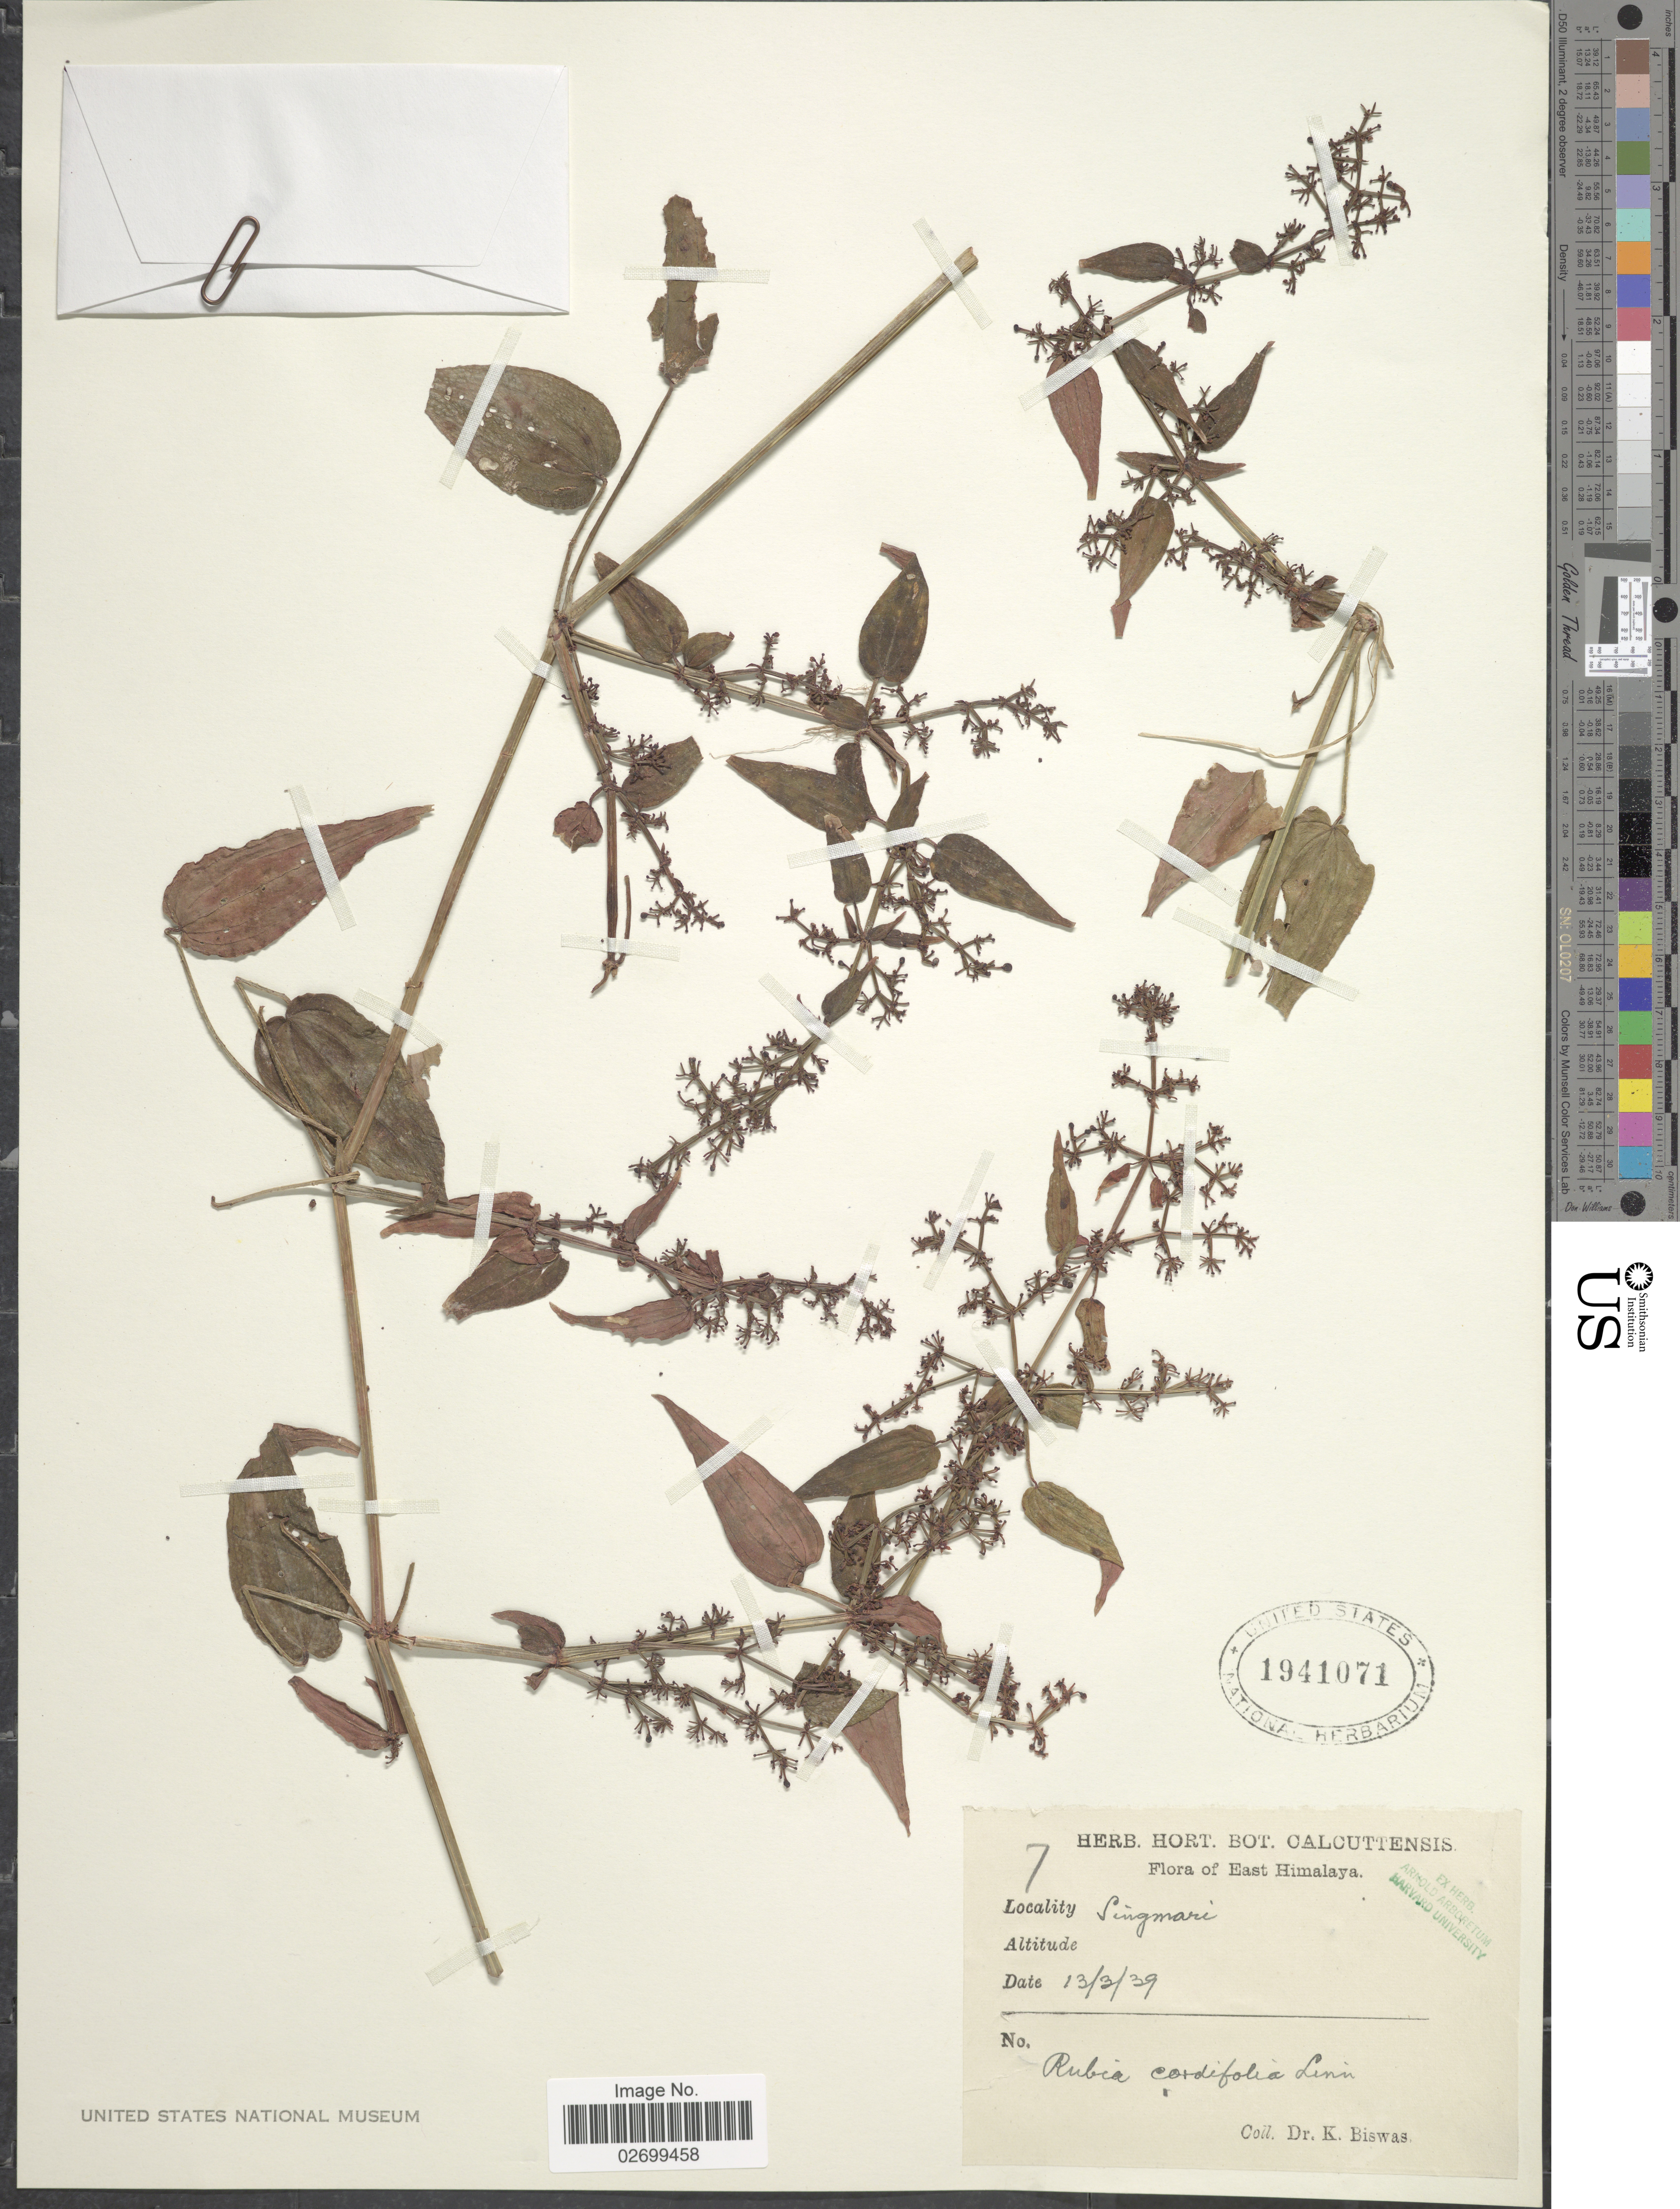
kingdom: Plantae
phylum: Tracheophyta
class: Magnoliopsida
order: Gentianales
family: Rubiaceae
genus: Rubia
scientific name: Rubia cordifolia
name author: L.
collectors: K. Biswas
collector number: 7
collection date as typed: Transcribed d/m/y: 13/3/39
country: India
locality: East Himalaya, Singmari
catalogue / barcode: US 1941071